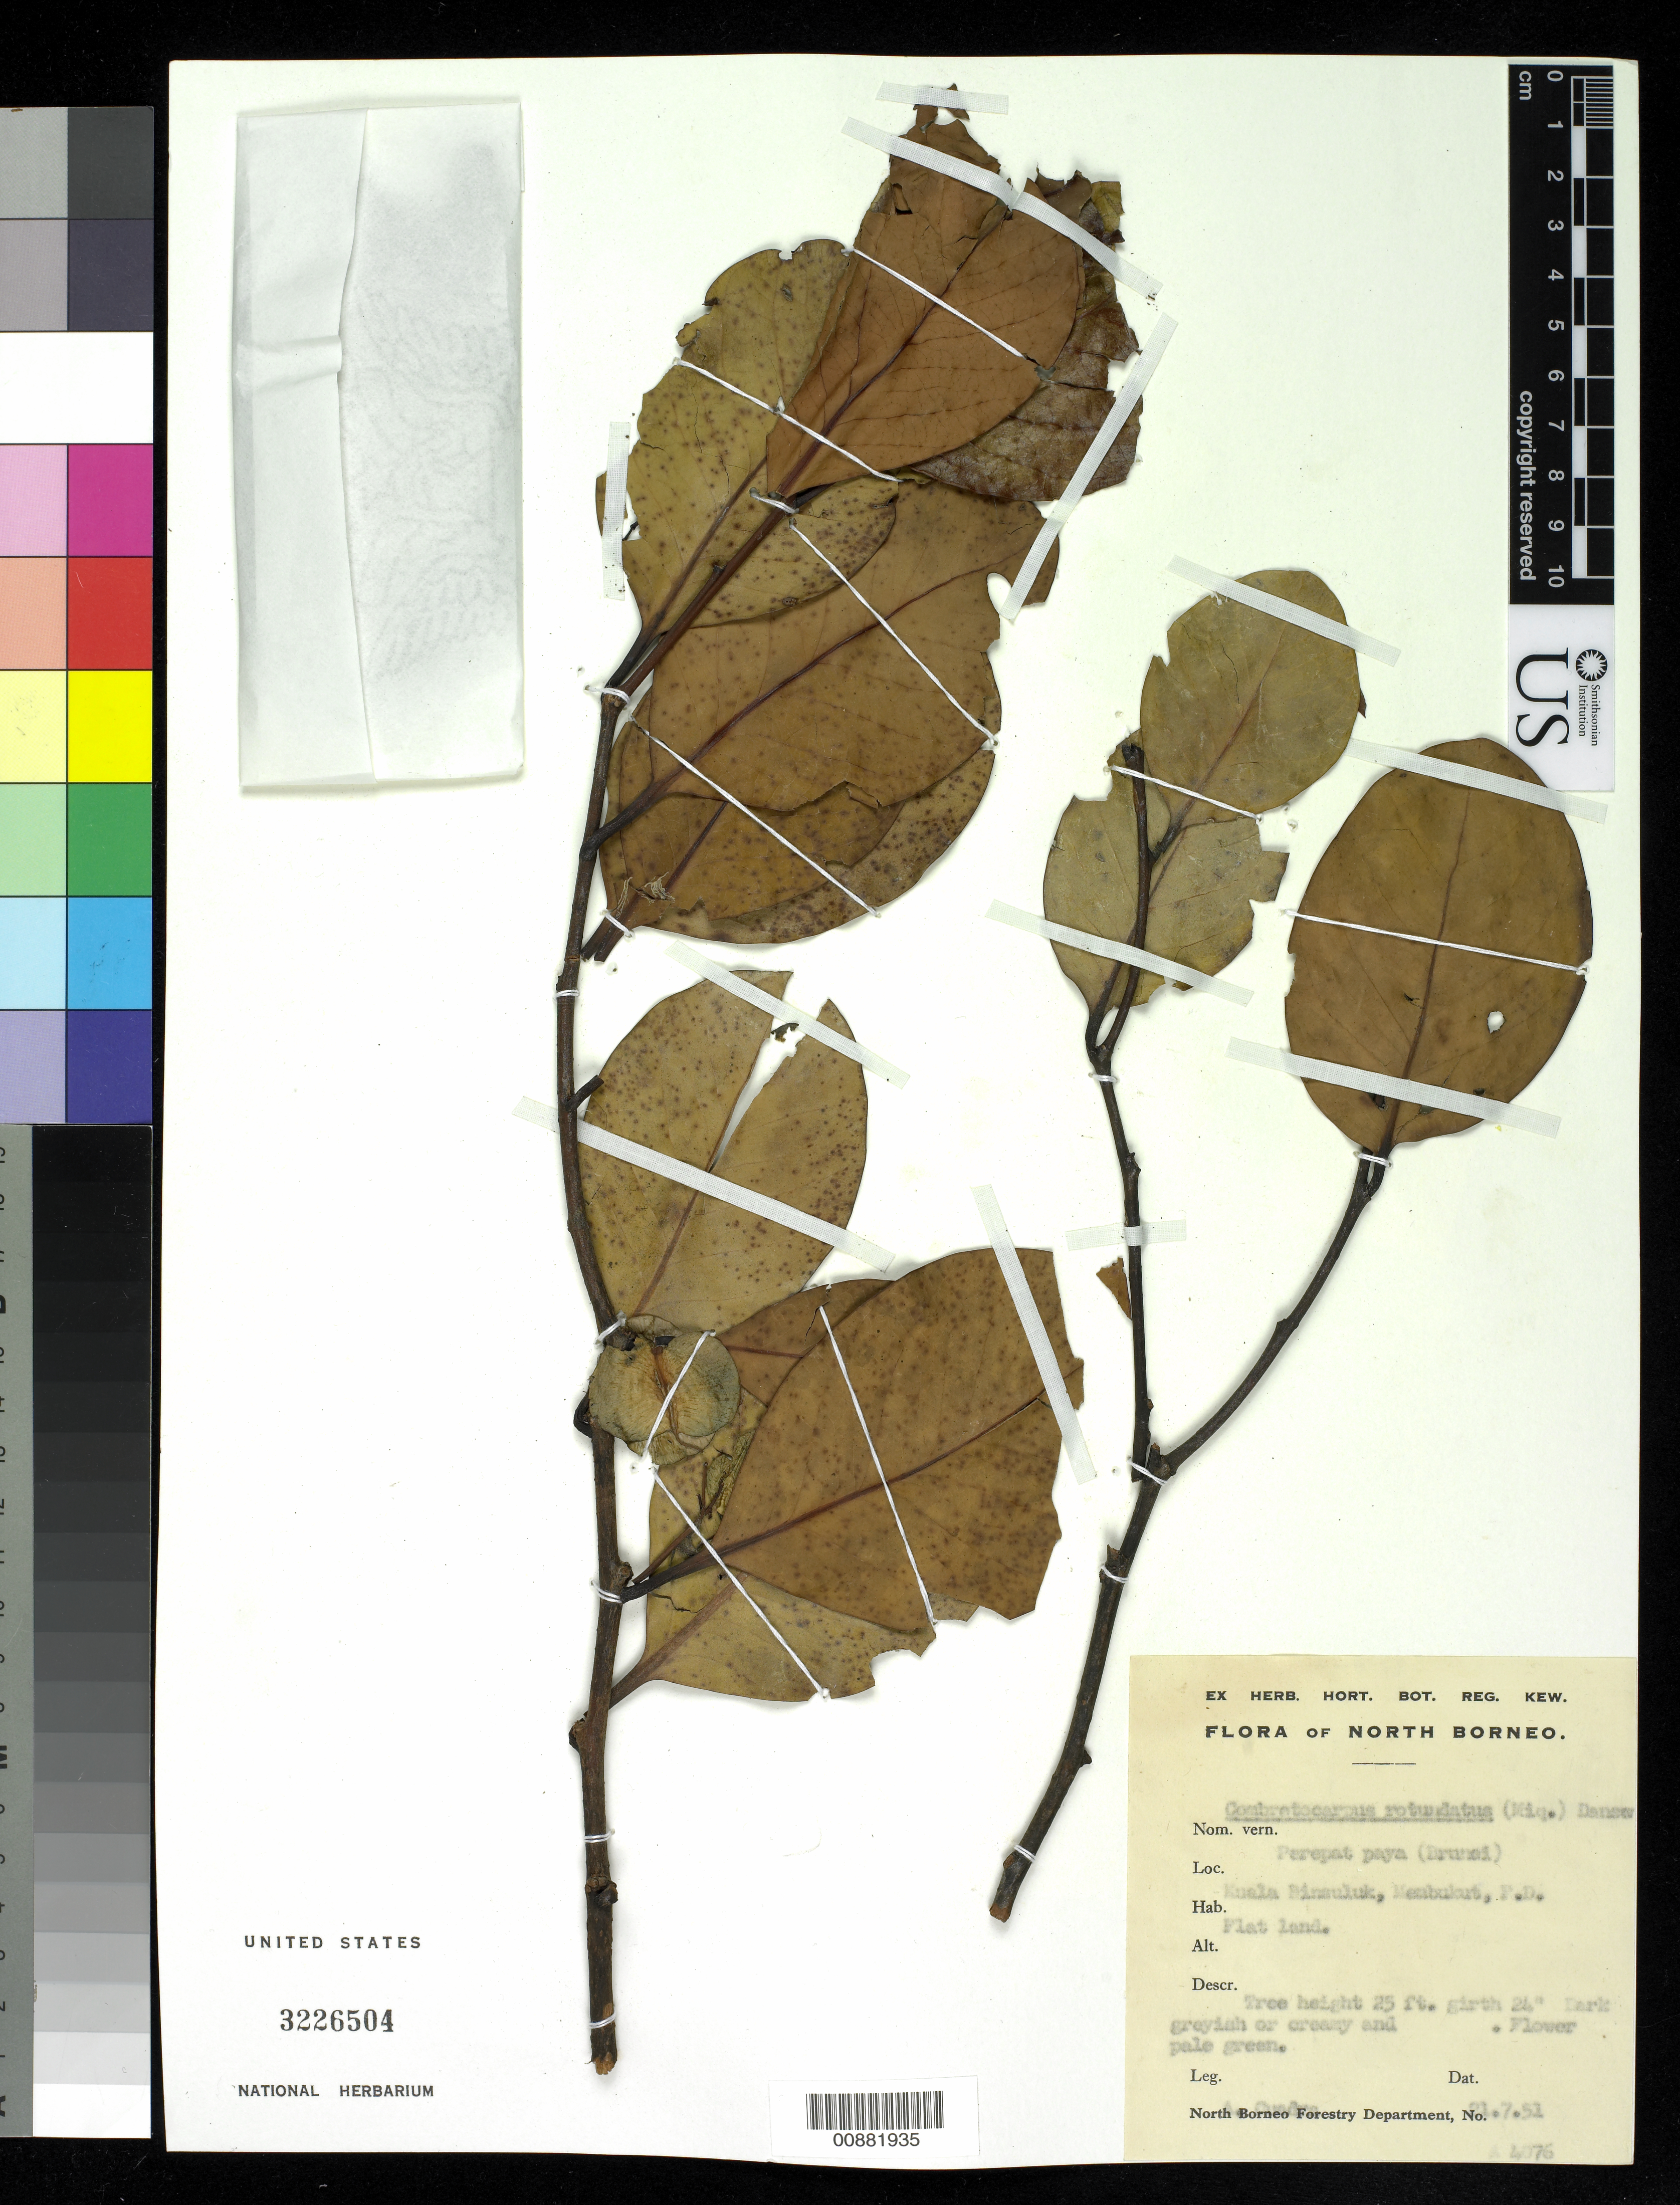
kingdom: Plantae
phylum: Tracheophyta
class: Magnoliopsida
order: Cucurbitales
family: Anisophylleaceae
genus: Combretocarpus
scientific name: Combretocarpus rotundatus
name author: (Miq.) Danser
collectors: A. Cuadra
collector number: A 4076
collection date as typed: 21 Jul 1951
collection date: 1951-07-21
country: Indonesia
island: Borneo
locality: Kuala Binsuluk, Membulcut, F.D.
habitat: Flat land.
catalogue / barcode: US 3226504